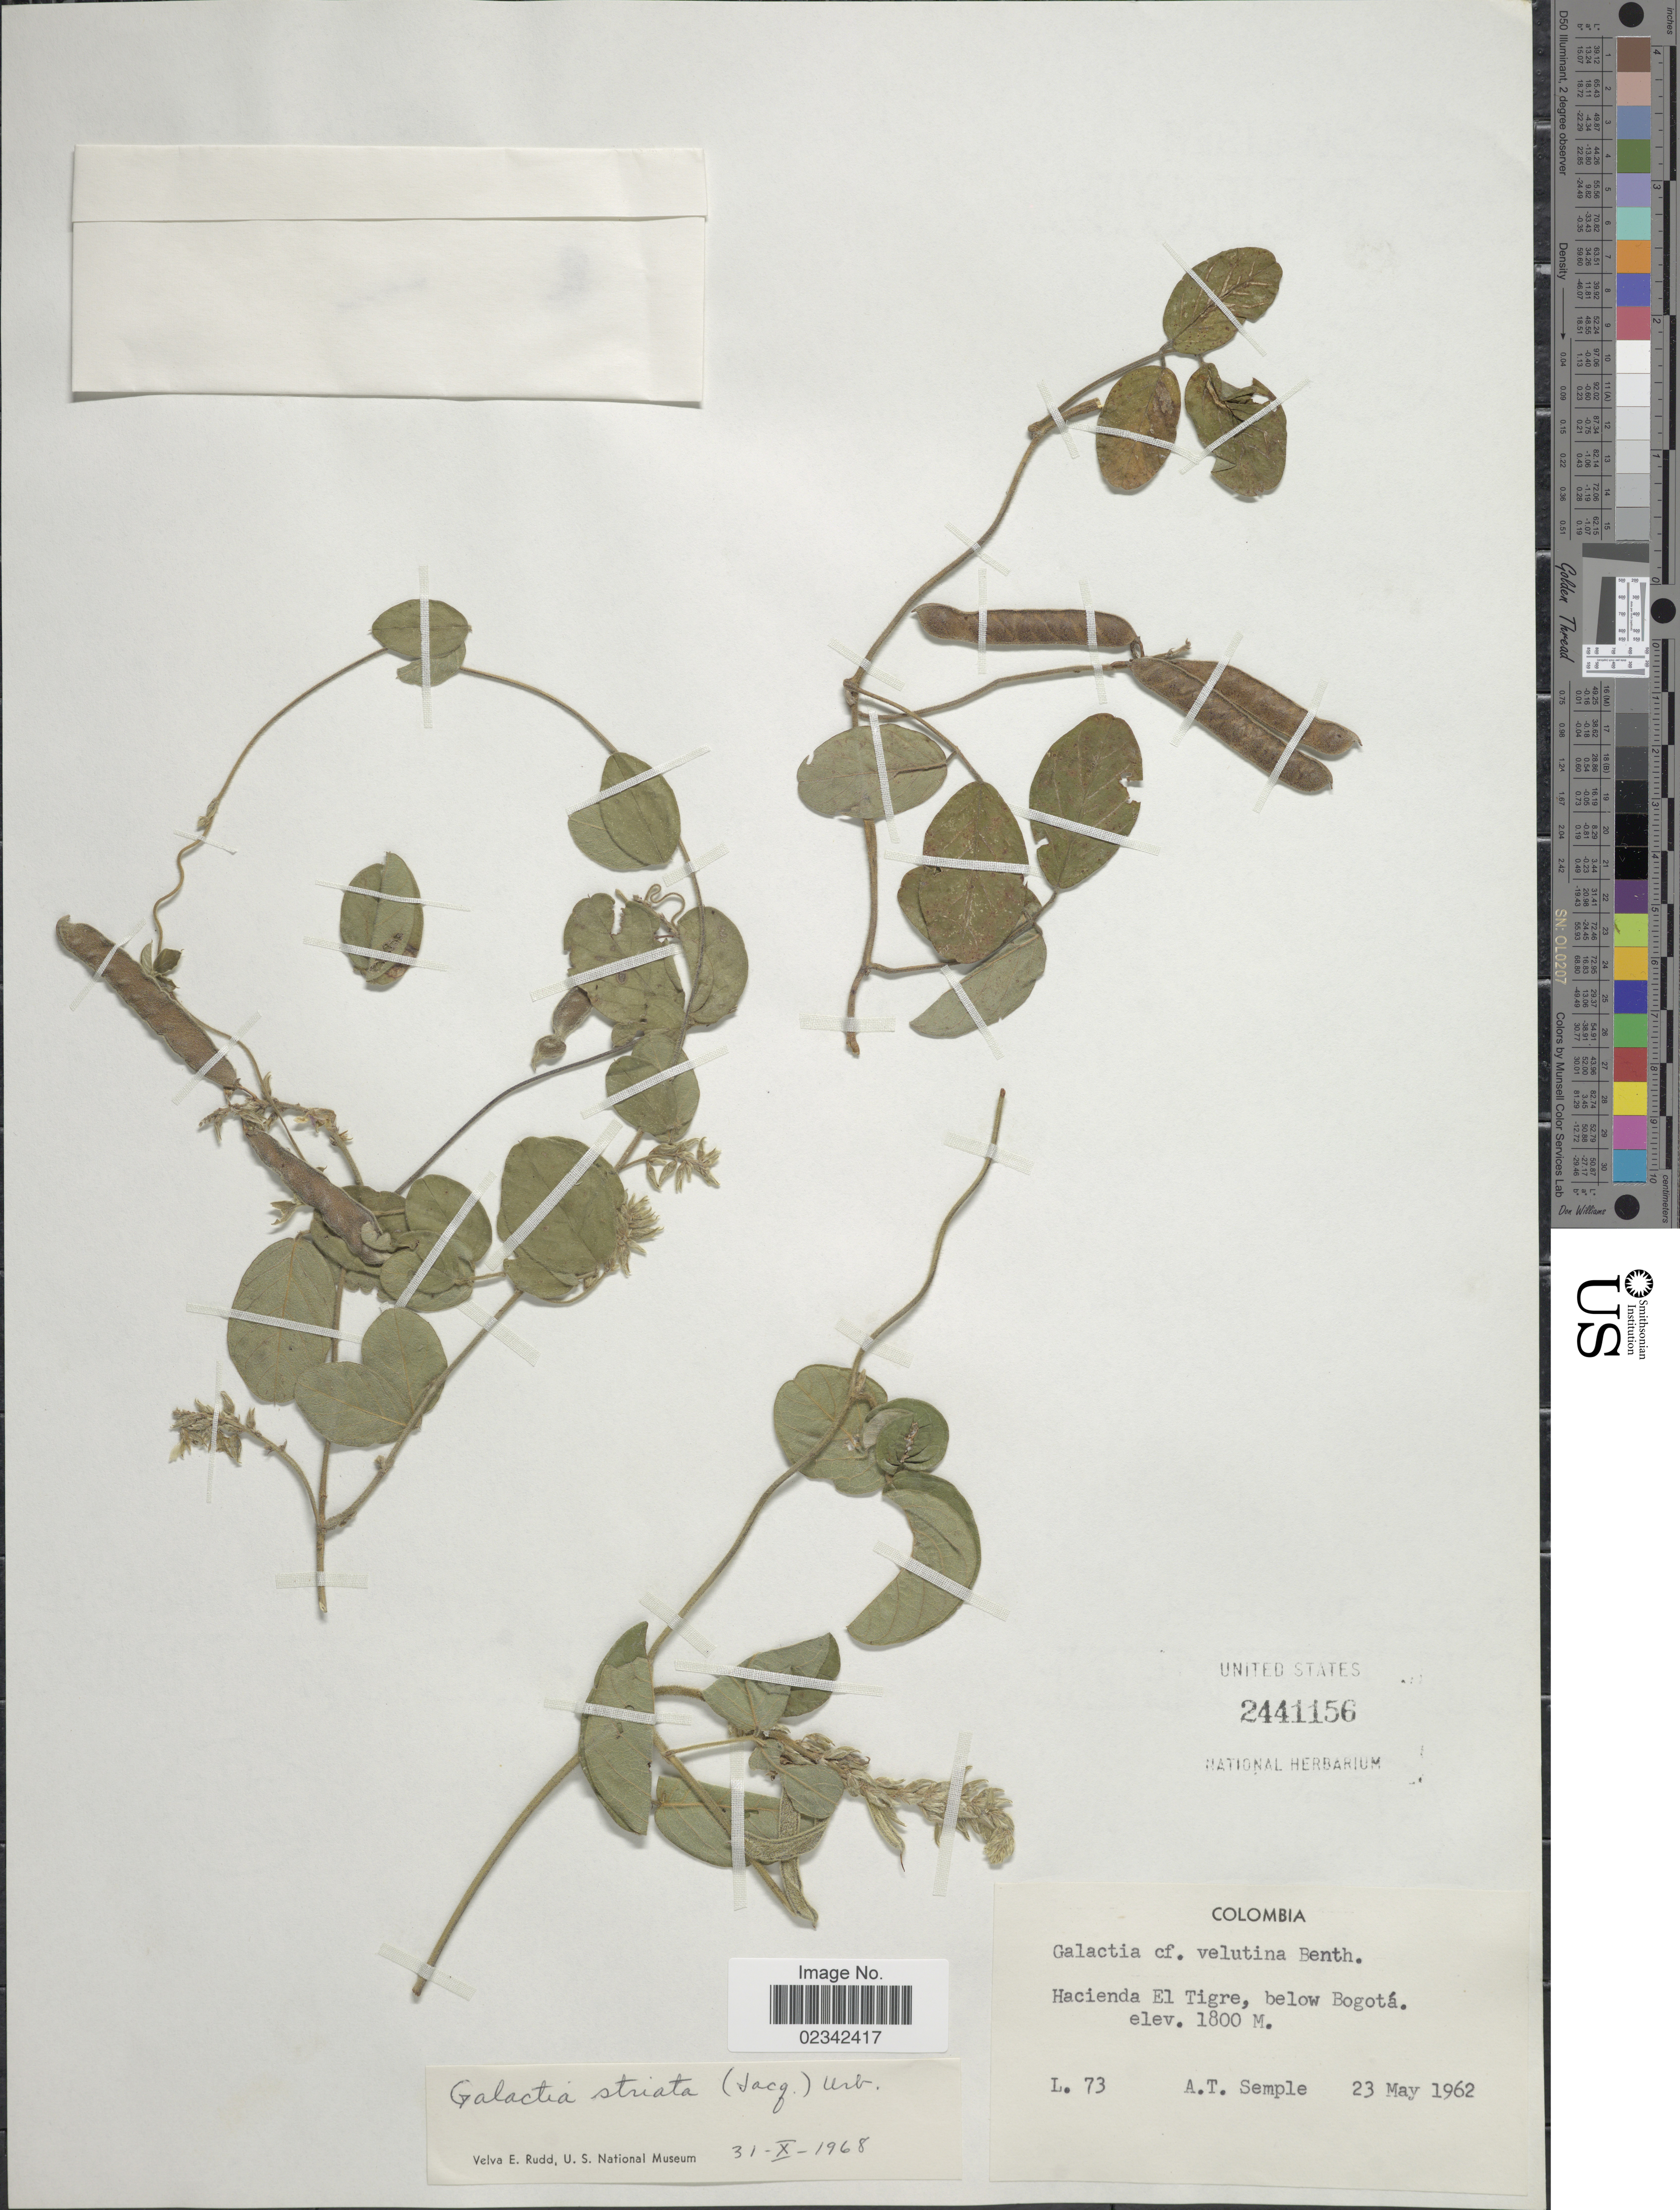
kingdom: Plantae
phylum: Tracheophyta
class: Magnoliopsida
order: Fabales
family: Fabaceae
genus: Galactia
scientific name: Galactia striata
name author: (Jacq.) Urb.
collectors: A. Semple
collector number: L73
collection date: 1962-05-23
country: Colombia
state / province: Bogota D.C.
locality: Hacienda El Tigre, below Bogota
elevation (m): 1800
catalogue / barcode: US 2441156